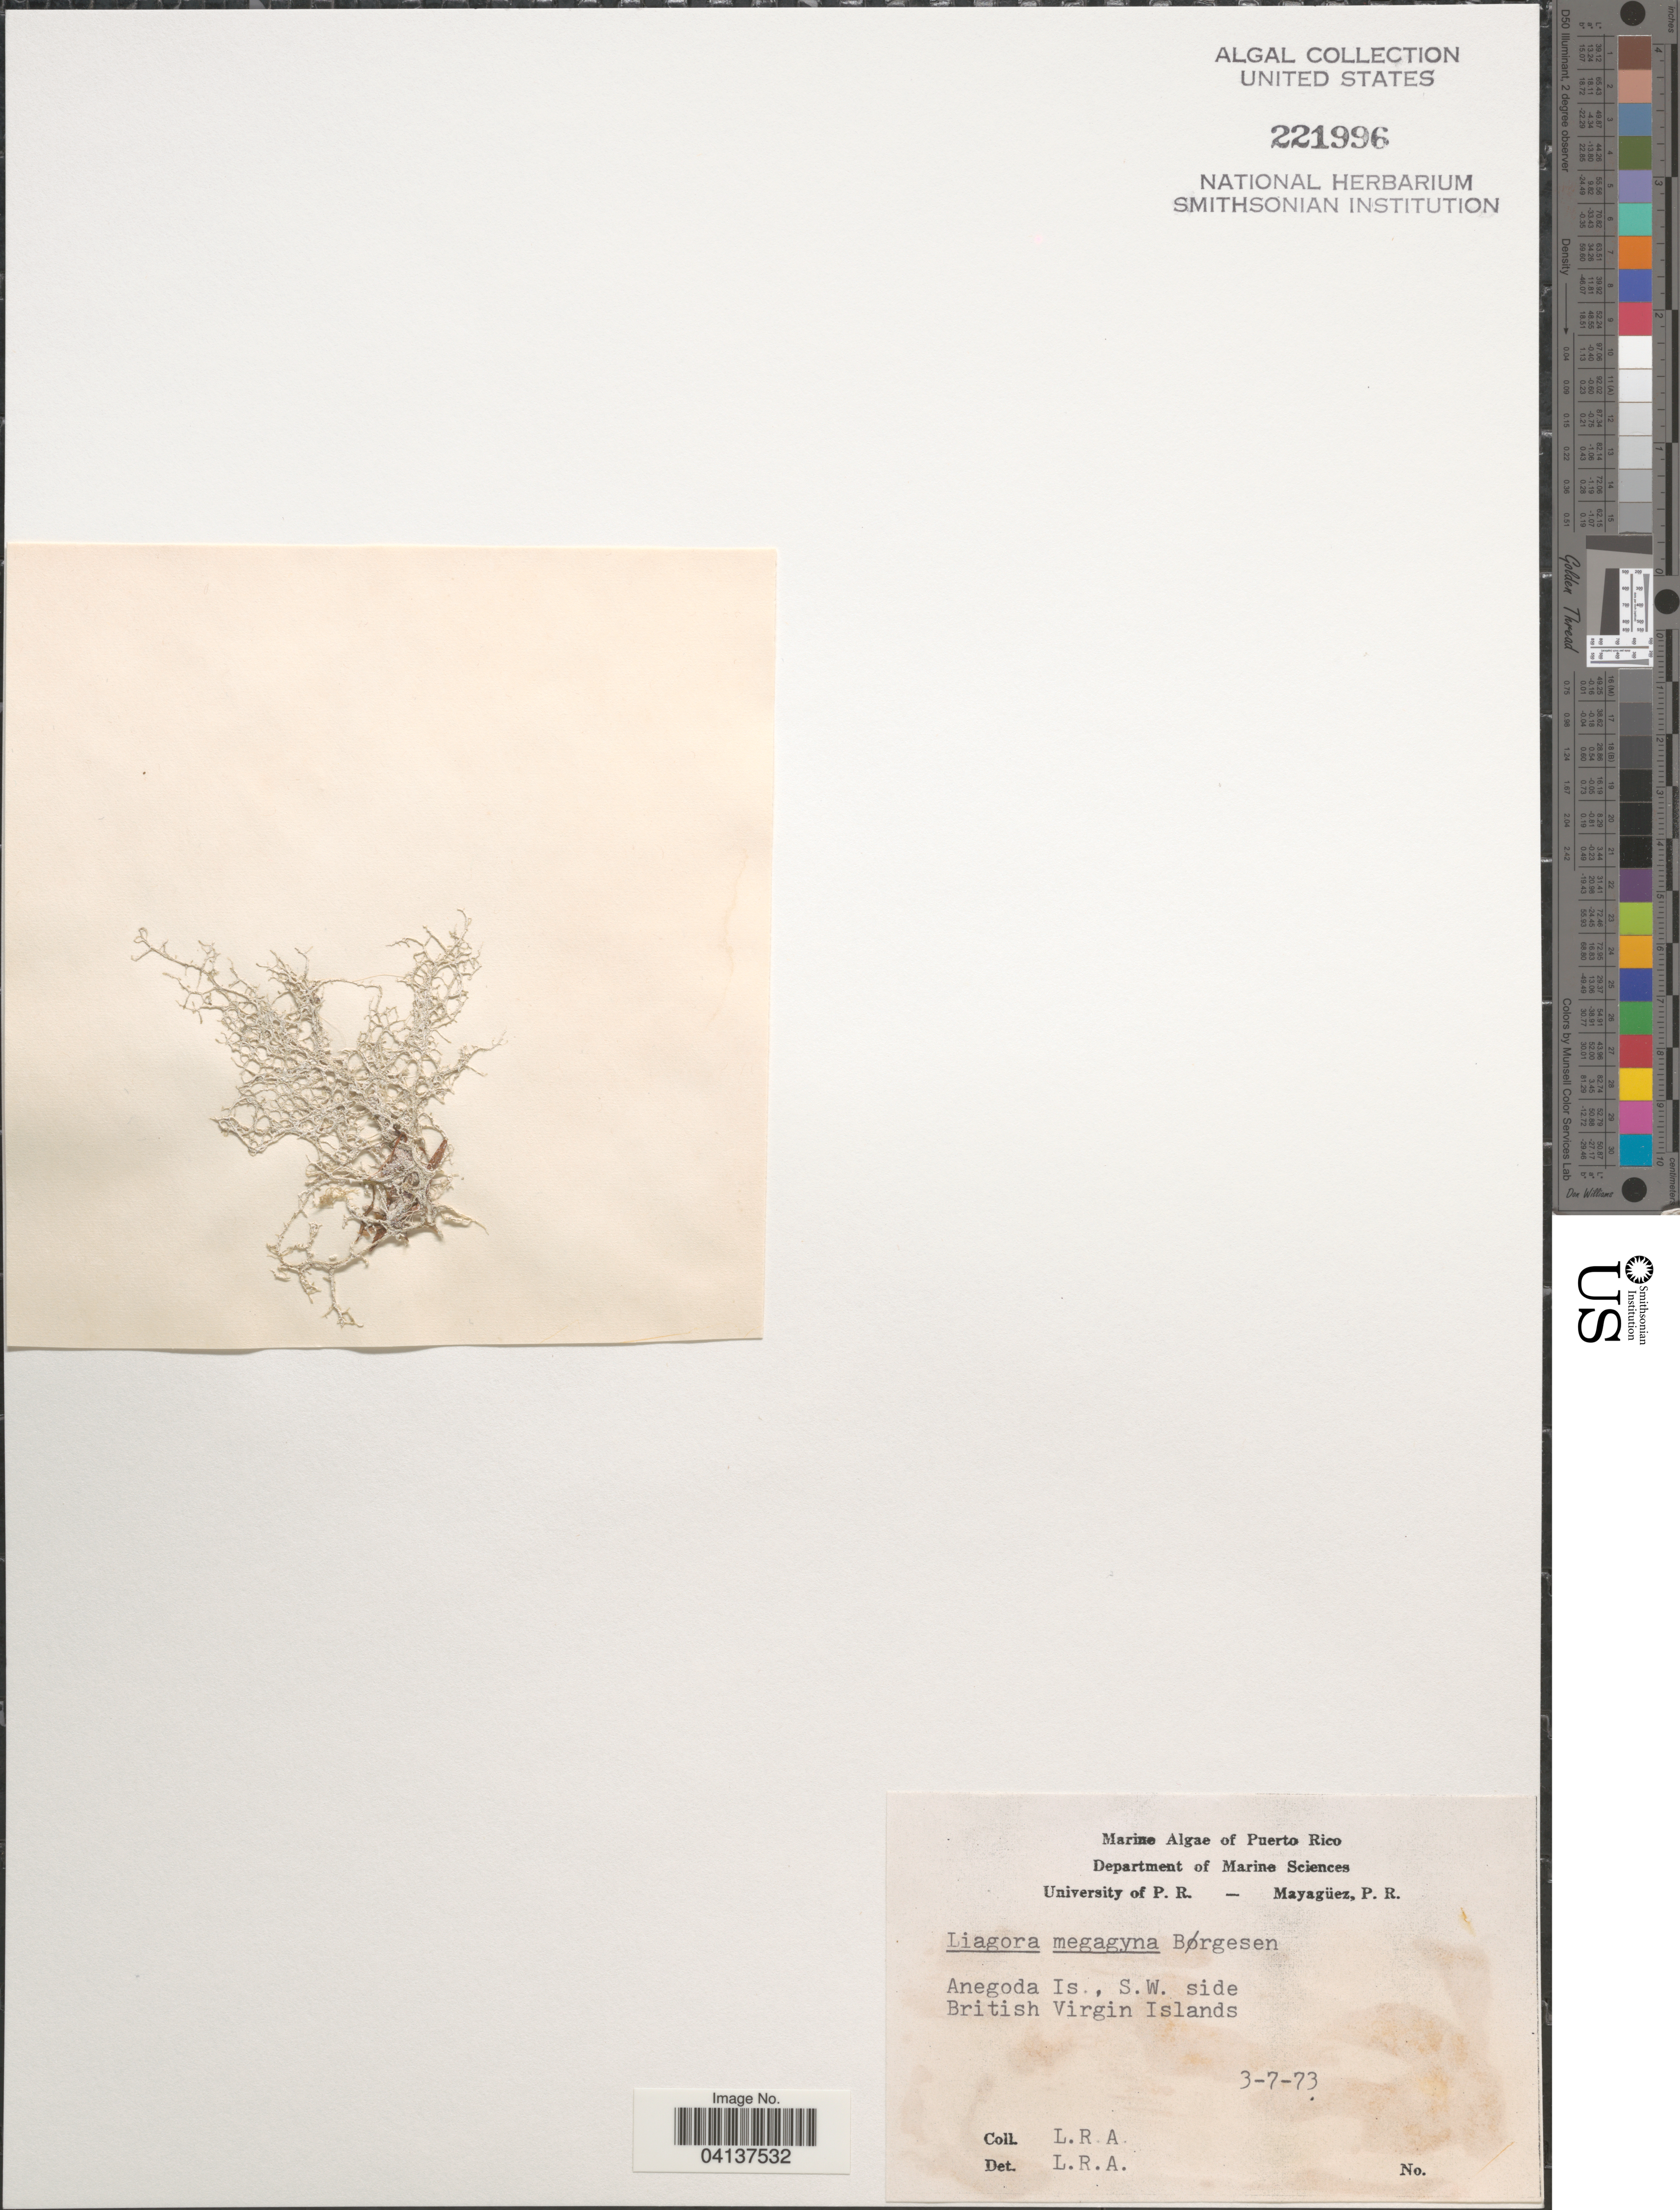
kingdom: Plantae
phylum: Rhodophyta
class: Florideophyceae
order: Nemaliales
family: Liagoraceae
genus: Liagora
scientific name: Liagora megagyna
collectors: L. R. A.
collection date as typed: Transcribed d/m/y: 3/7/73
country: British Virgin Islands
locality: Anegoda Is., S. W. side.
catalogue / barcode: US 221996